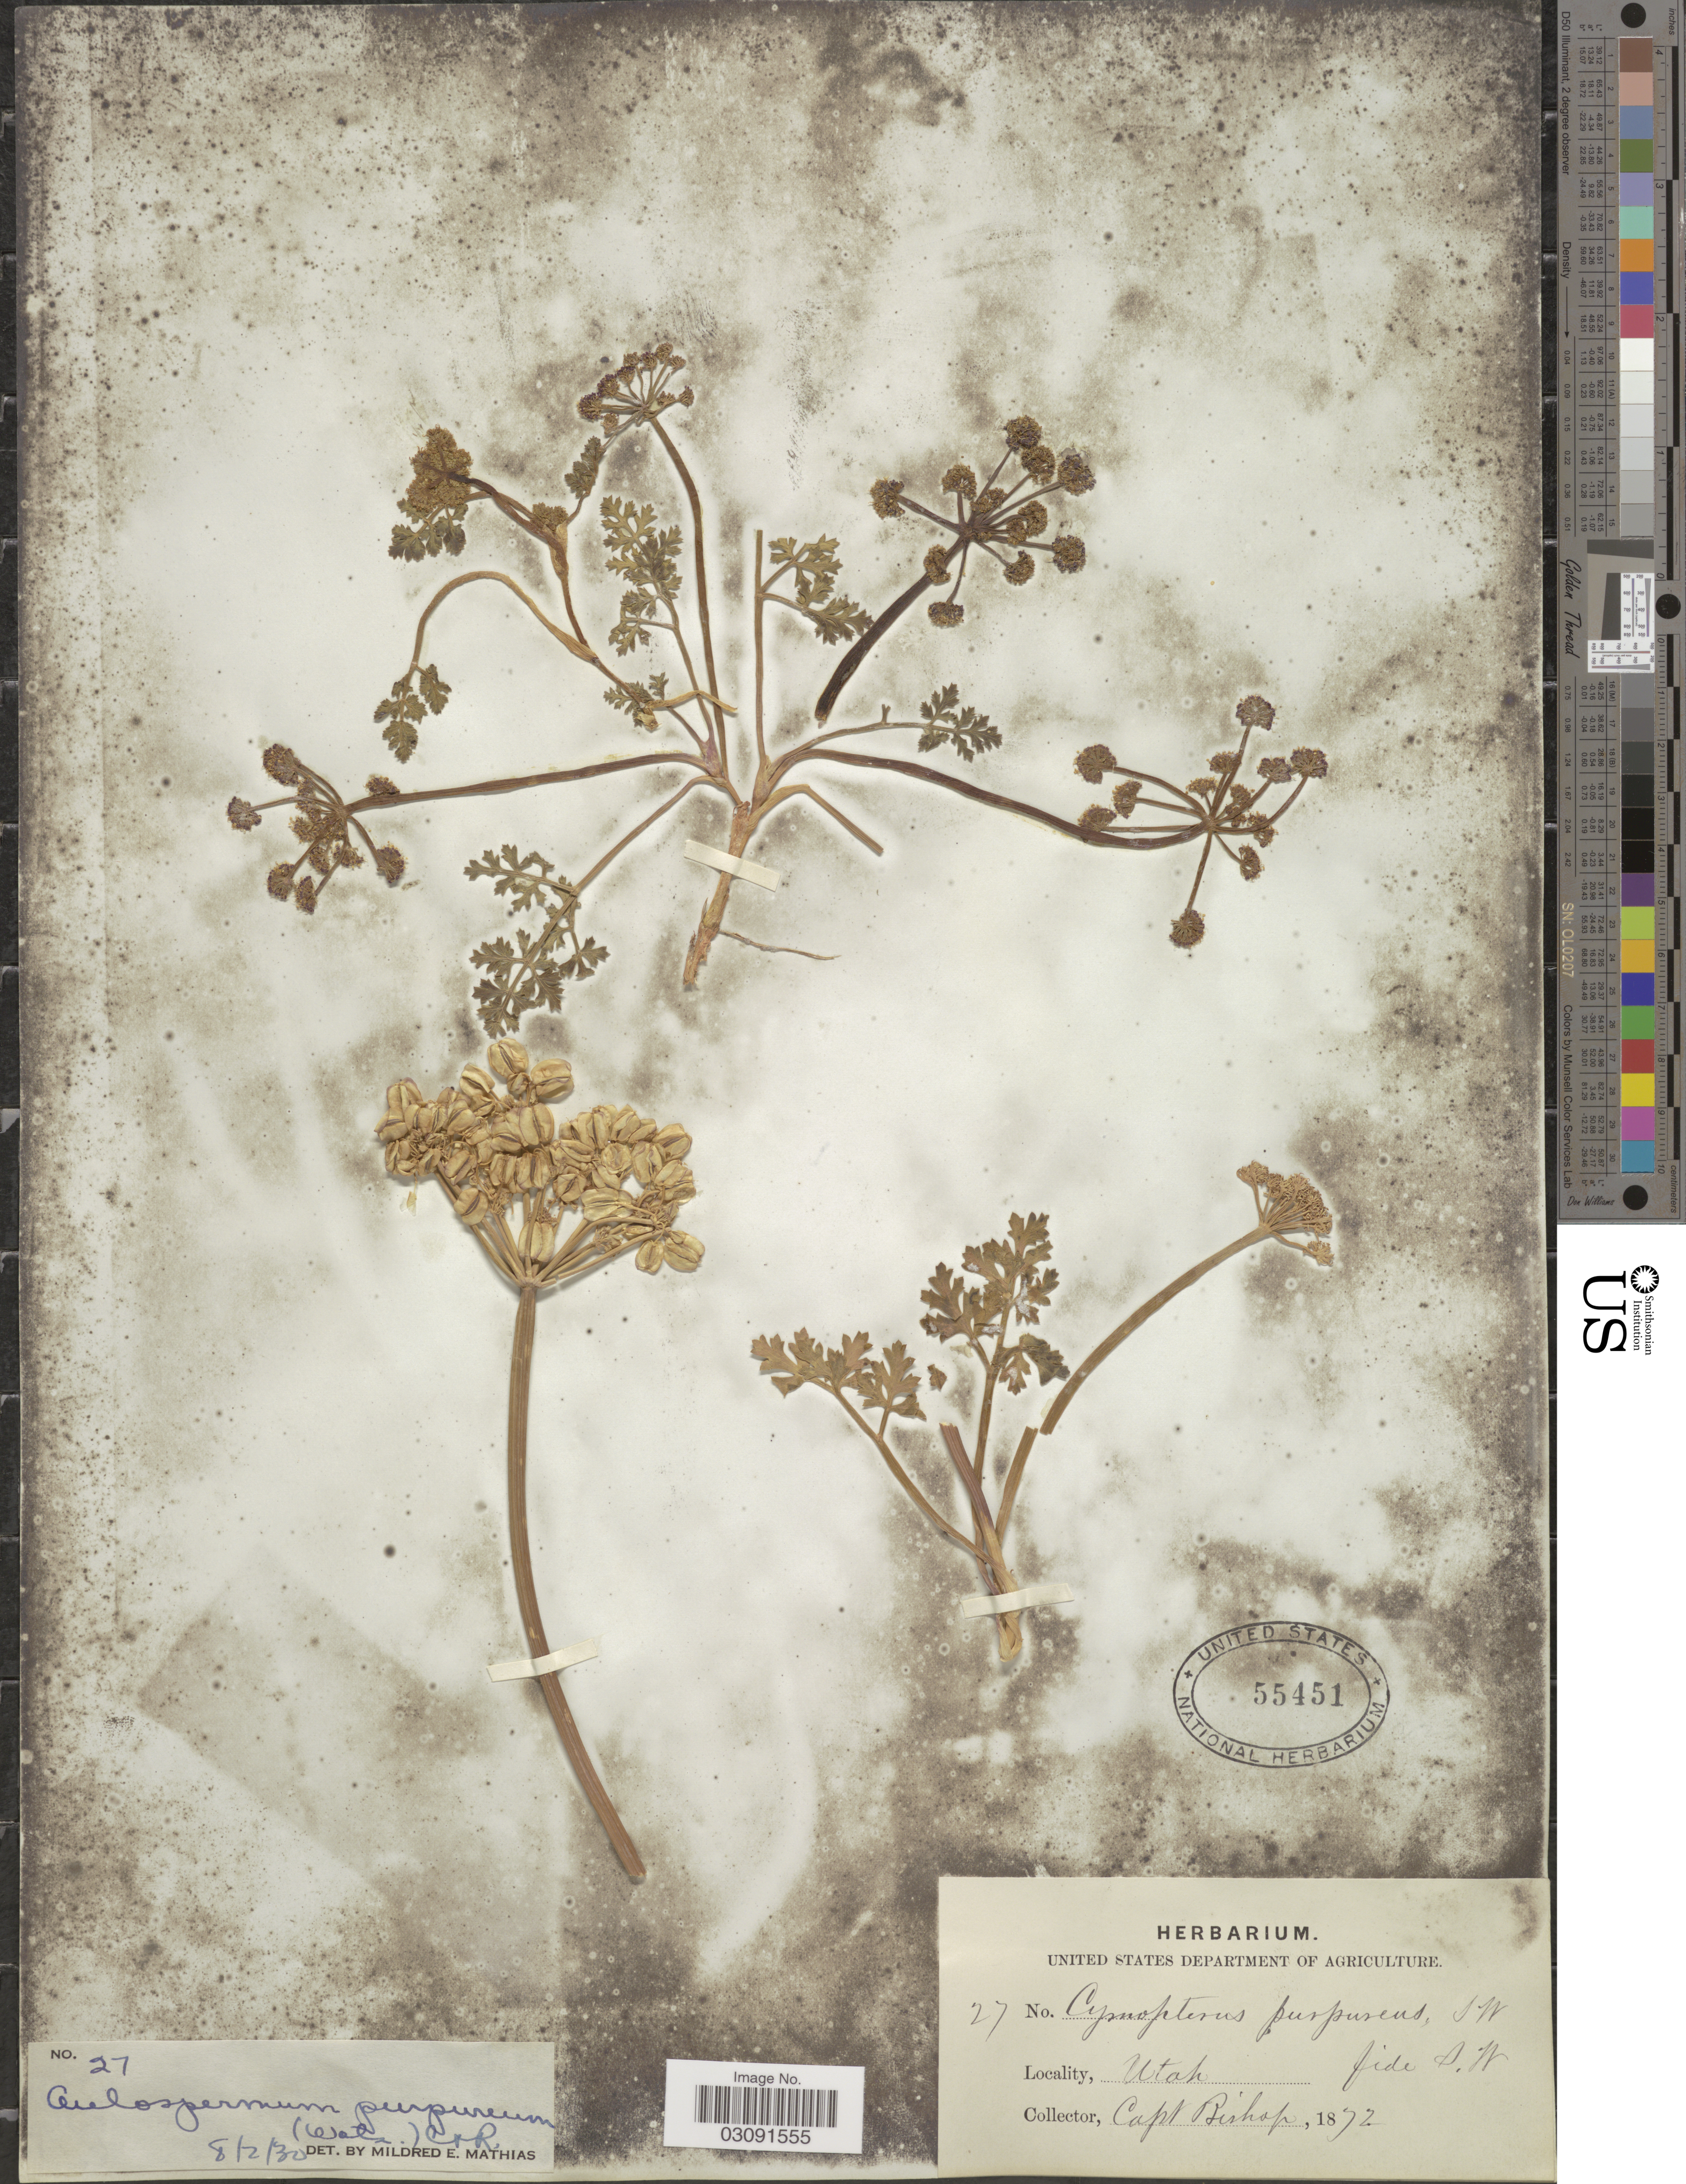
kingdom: Plantae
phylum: Tracheophyta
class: Magnoliopsida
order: Apiales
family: Apiaceae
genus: Cymopterus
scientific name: Cymopterus purpureus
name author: S. Watson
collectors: F. M. Bishop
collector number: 27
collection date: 1872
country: United States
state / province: Utah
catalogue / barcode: US 55451